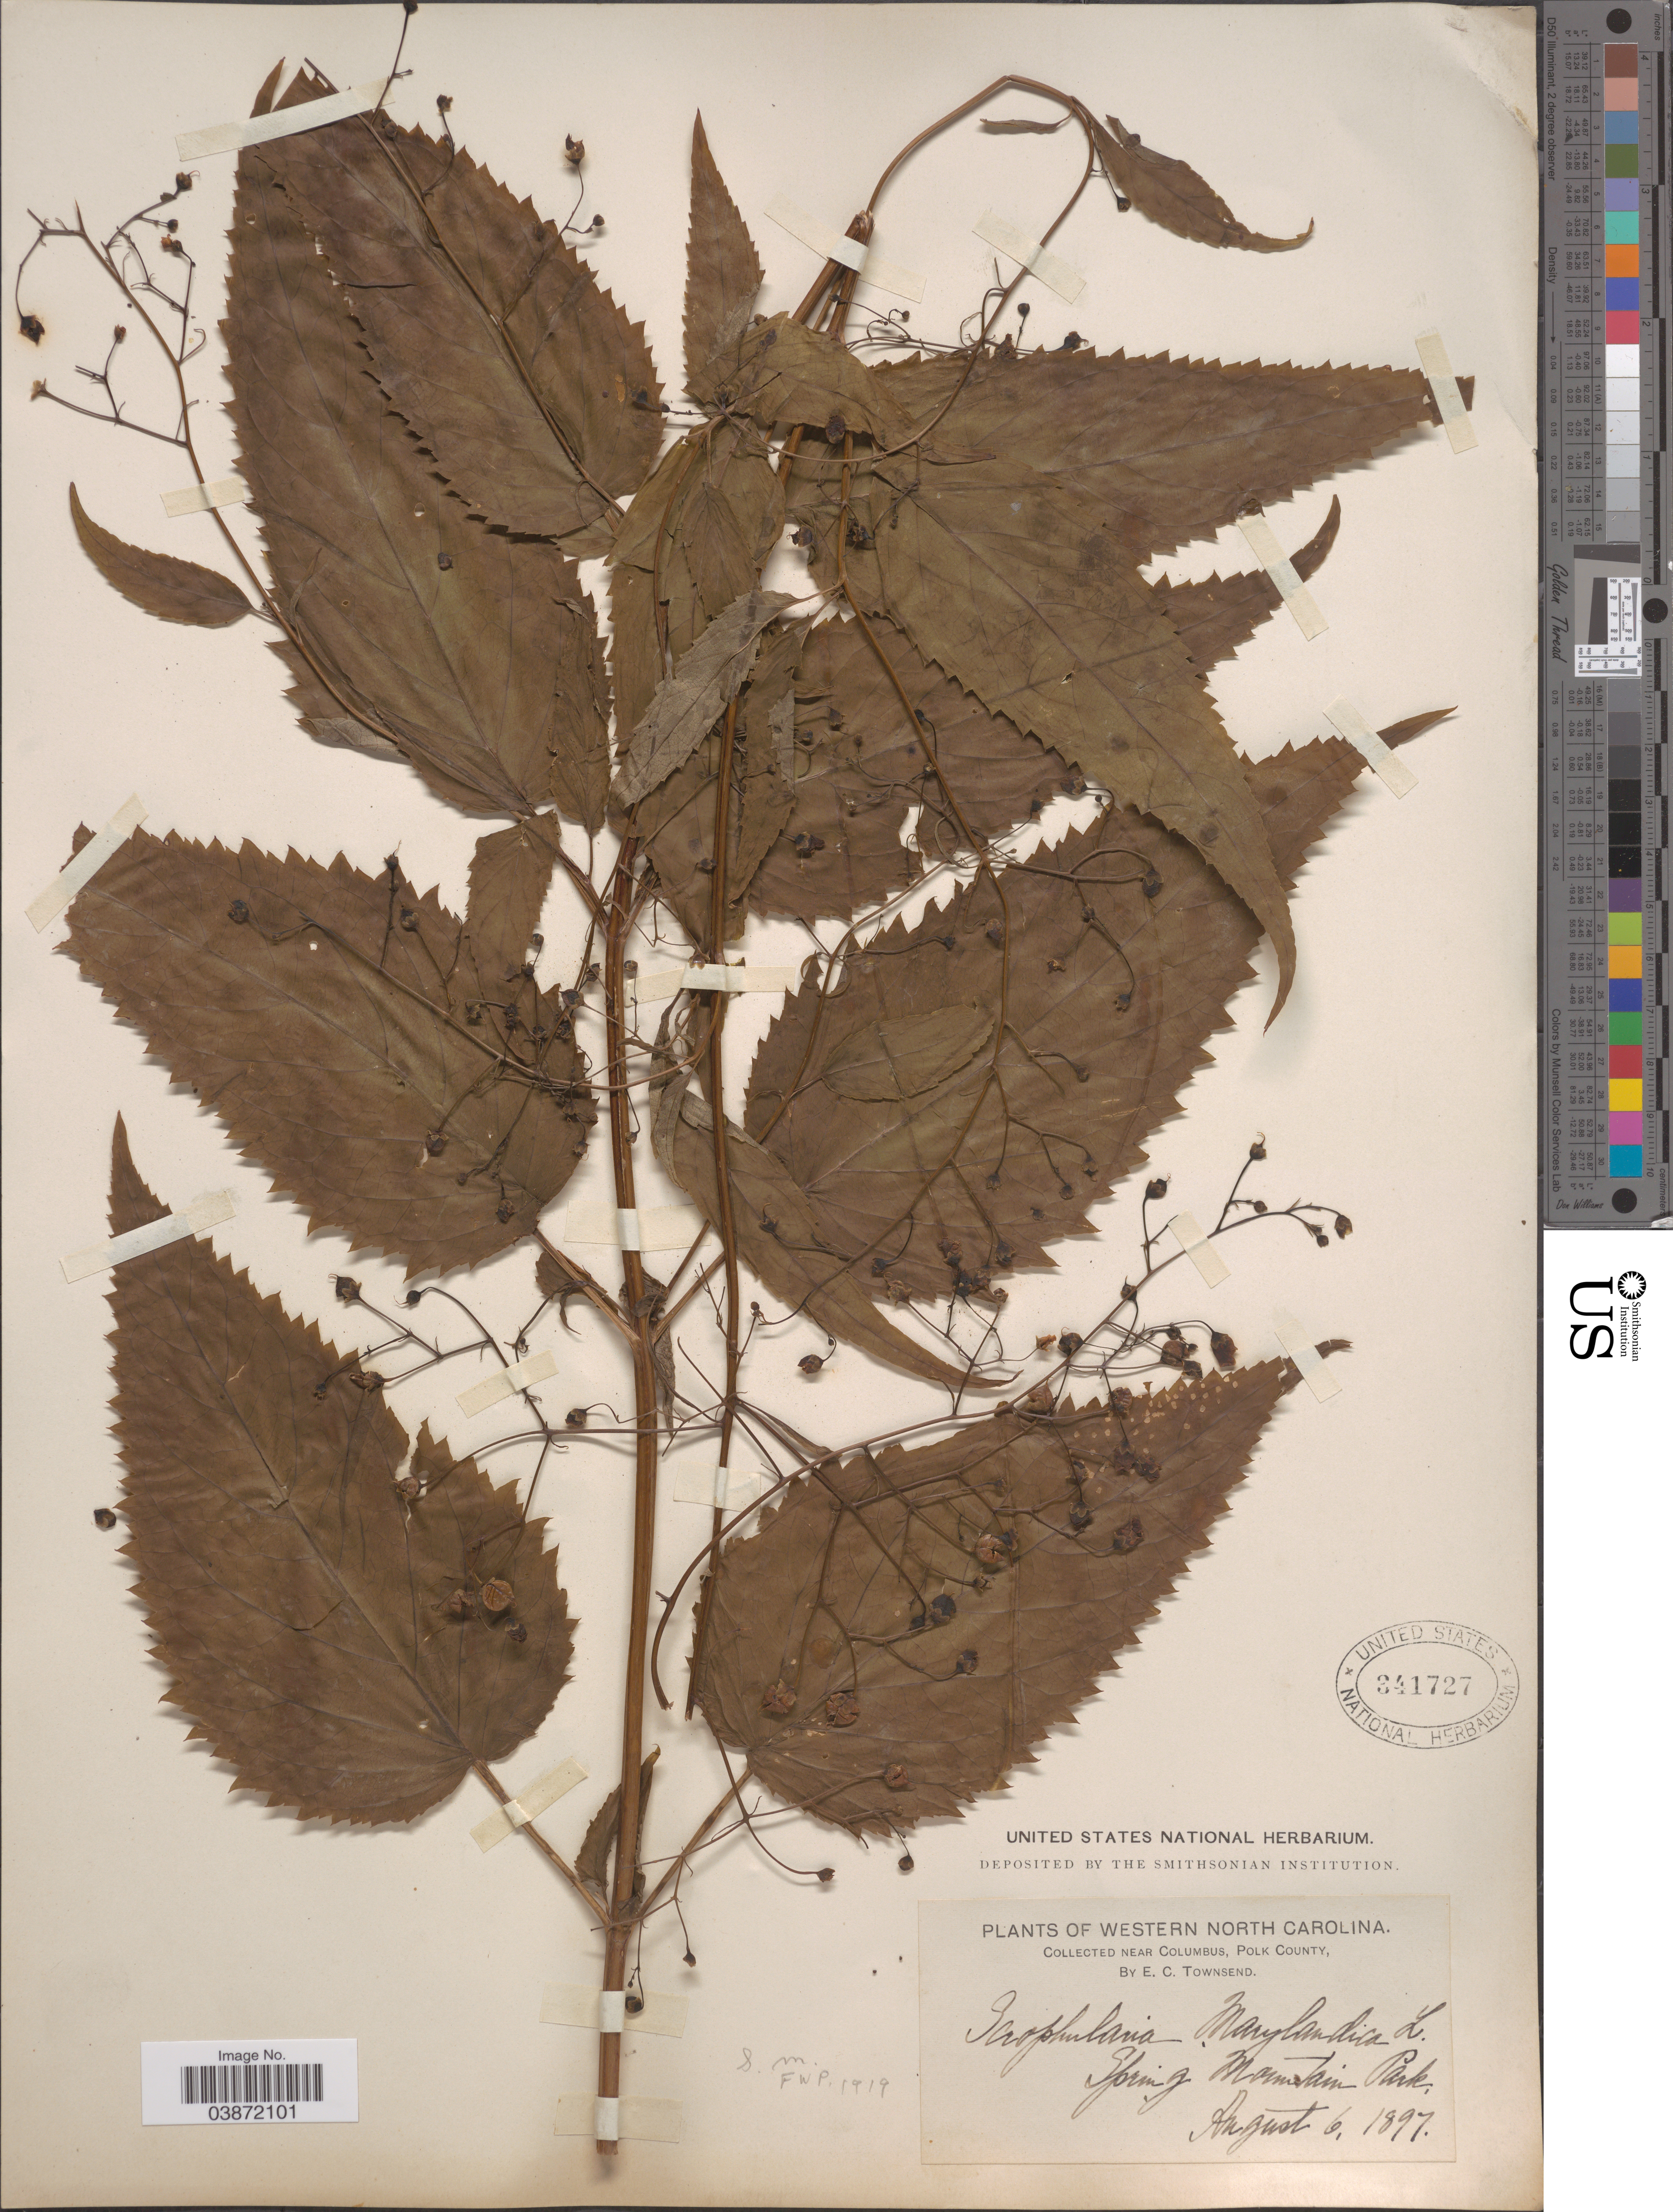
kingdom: Plantae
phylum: Tracheophyta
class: Magnoliopsida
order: Lamiales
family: Scrophulariaceae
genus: Scrophularia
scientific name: Scrophularia marilandica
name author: L.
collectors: E. C. Townsend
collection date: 1897-08-06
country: United States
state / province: North Carolina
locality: Western North Carolina. Near Columbus, Polk County. Spring Mountain Park.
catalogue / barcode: US 341727